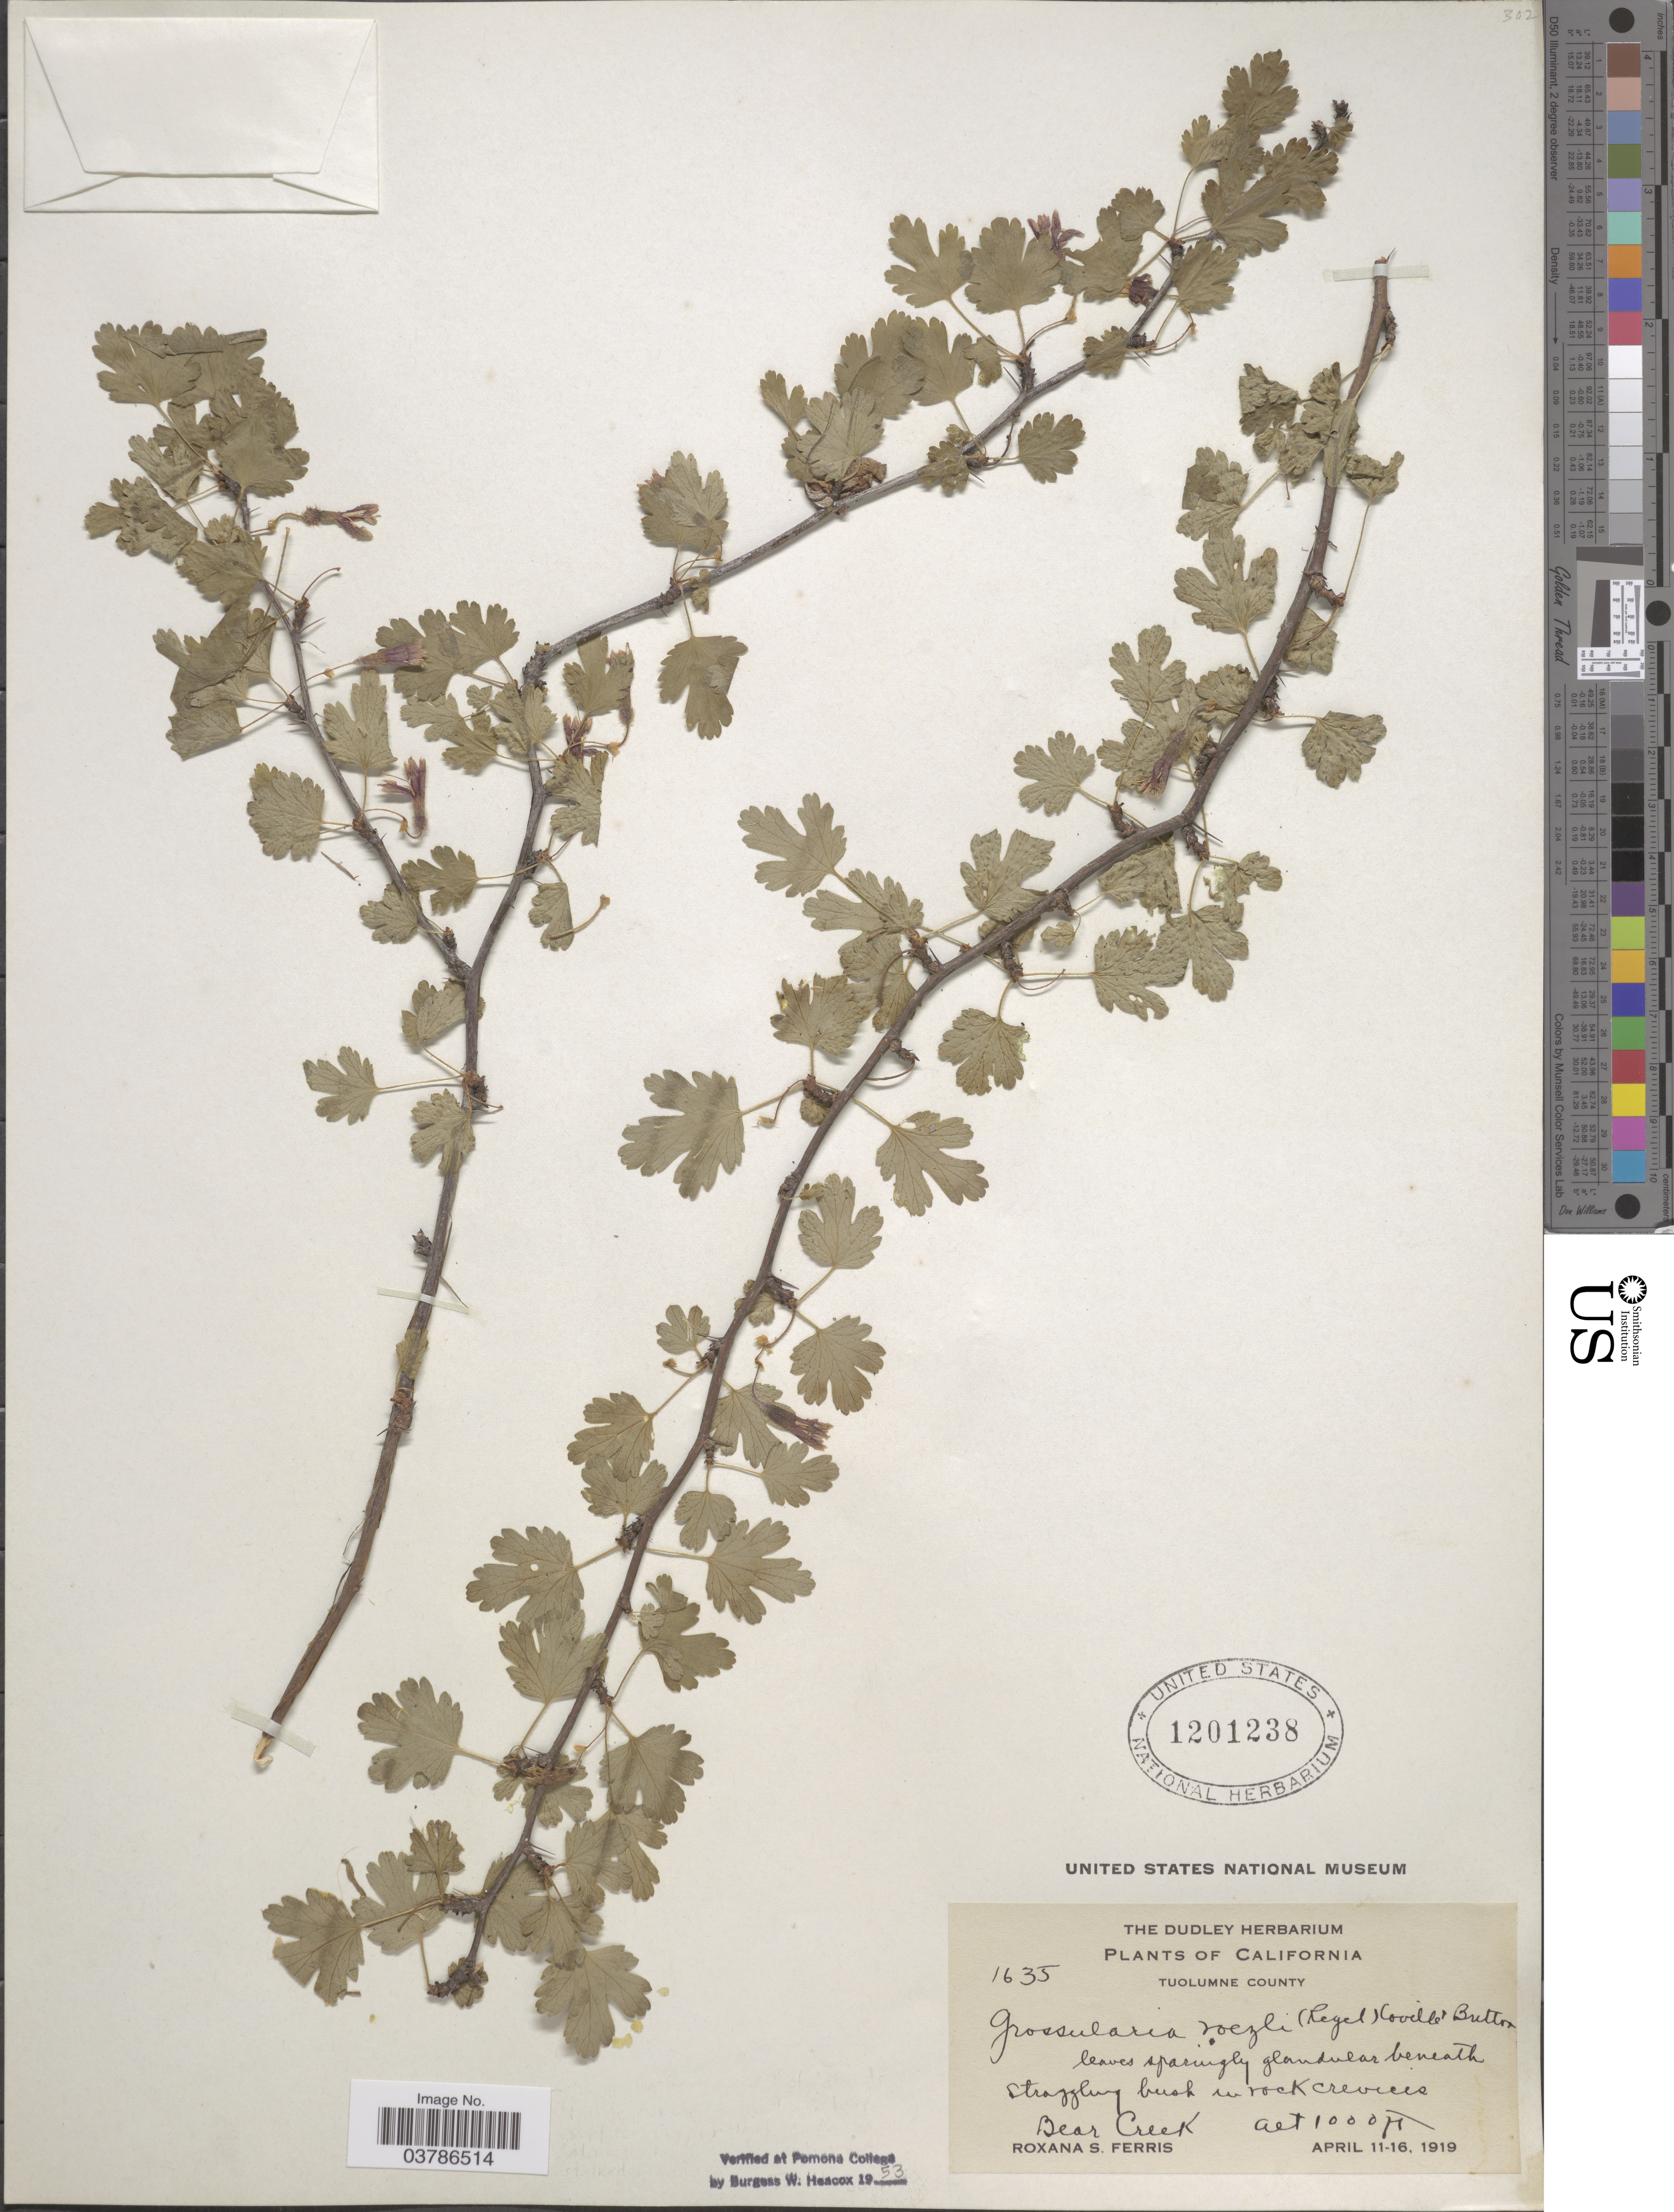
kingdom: Plantae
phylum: Tracheophyta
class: Magnoliopsida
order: Saxifragales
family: Grossulariaceae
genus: Ribes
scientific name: Ribes roezlii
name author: Regel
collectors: R. S. Ferris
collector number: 1635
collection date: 1919-04-11/1919-04-16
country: United States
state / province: California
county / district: Tuolumne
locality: Tuolumne County. Bear Creek.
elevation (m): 305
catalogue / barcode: US 1201238